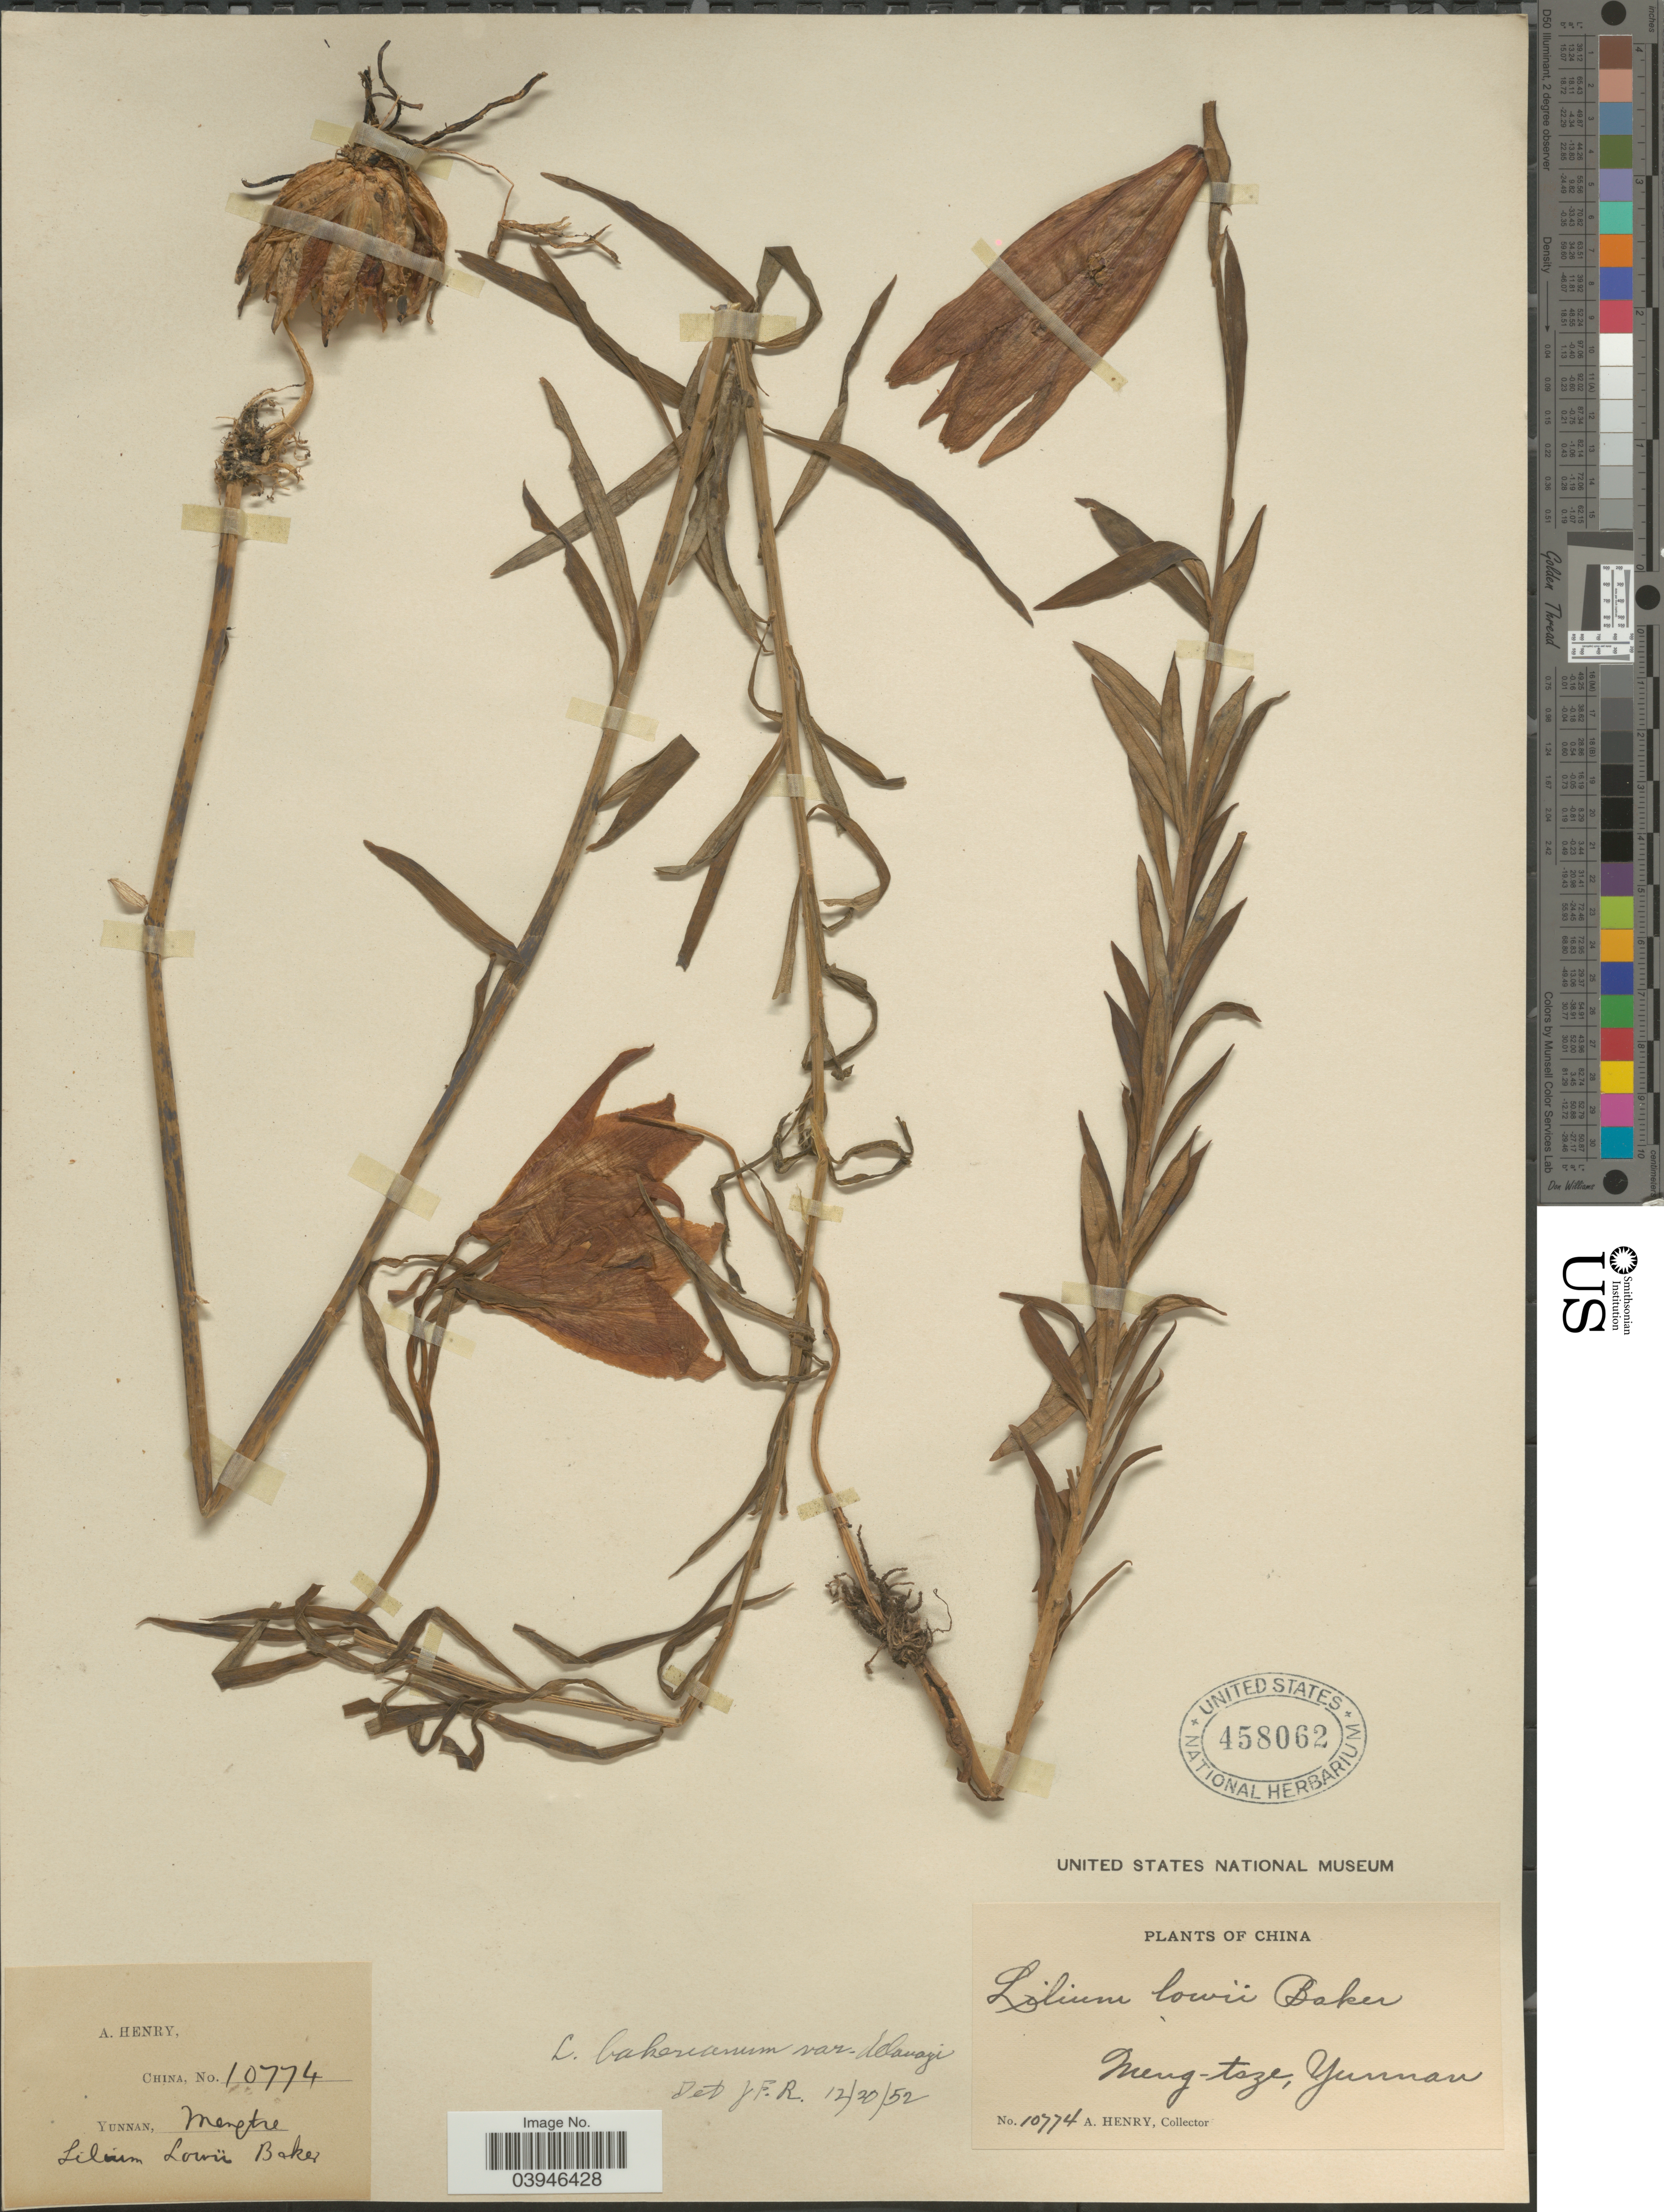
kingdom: Plantae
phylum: Tracheophyta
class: Liliopsida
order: Liliales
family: Liliaceae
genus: Lilium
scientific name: Lilium bakerianum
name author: Collett & Hemsl.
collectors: A. Henry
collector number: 10774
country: China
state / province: Yunnan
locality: Meng-tsze.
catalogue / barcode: US 458062